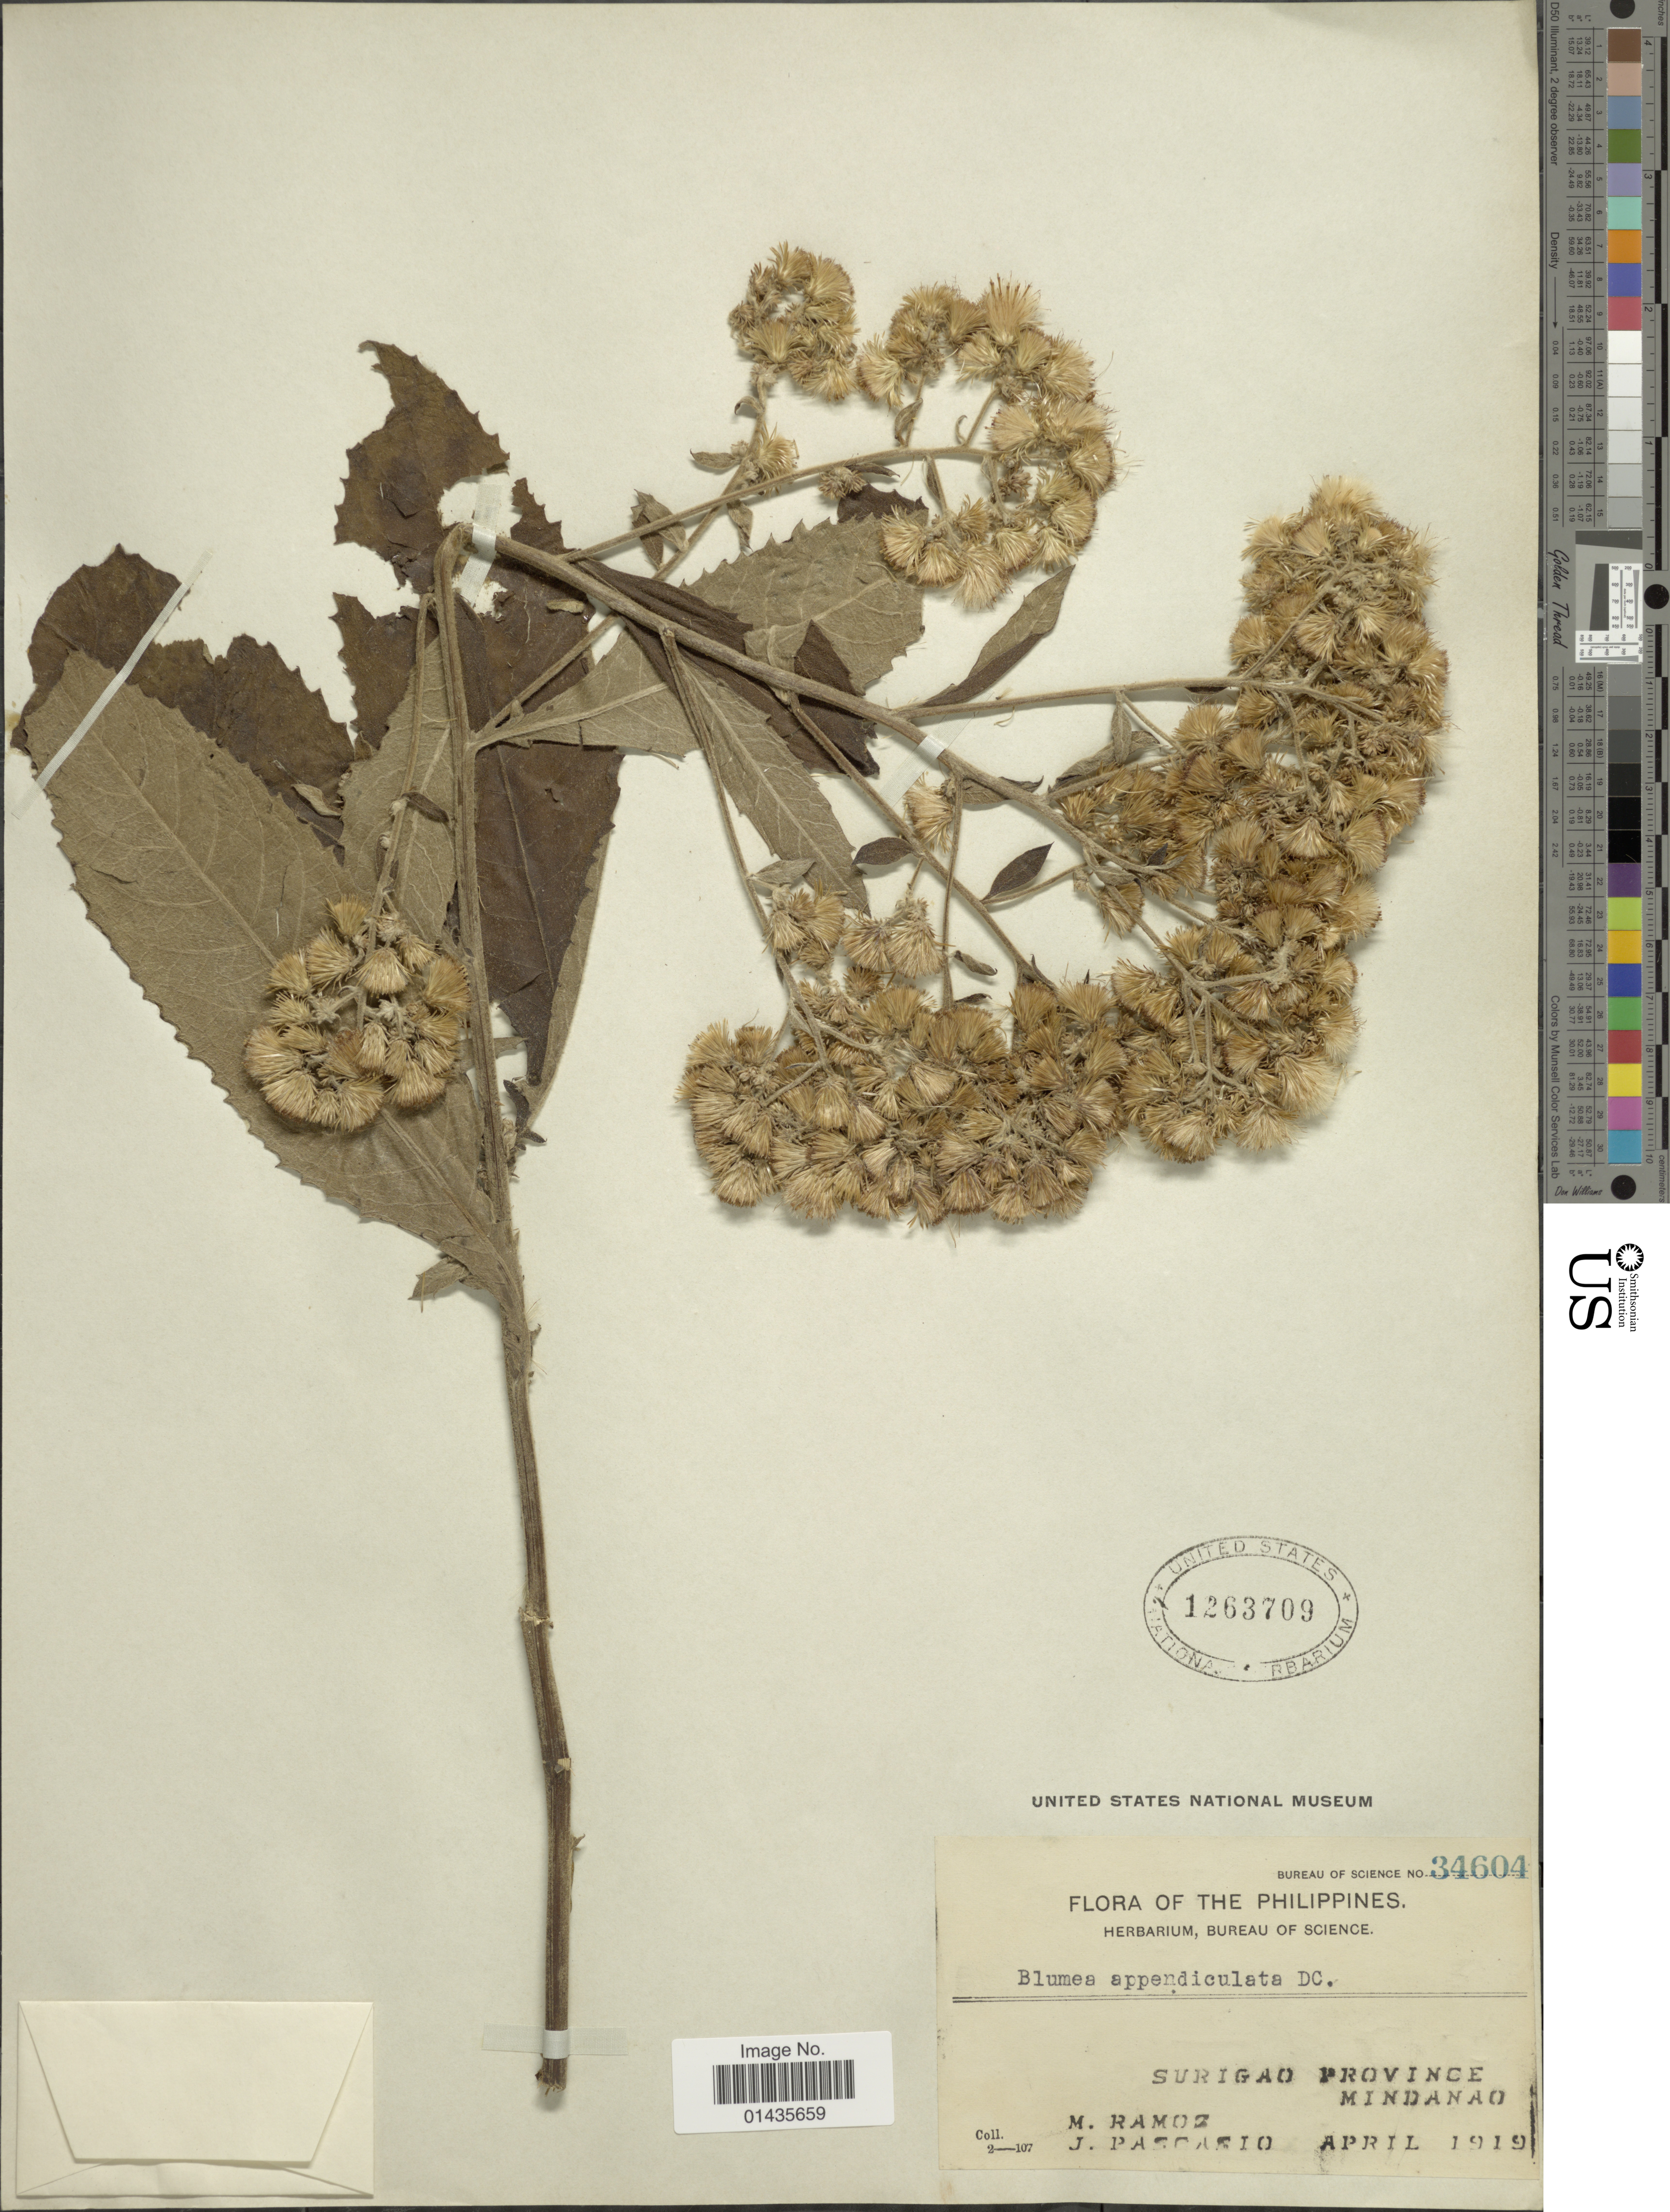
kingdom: Plantae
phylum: Tracheophyta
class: Magnoliopsida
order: Asterales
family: Asteraceae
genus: Blumea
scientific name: Blumea appendiculata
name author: DC.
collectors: M. Ramos & J. Pascasio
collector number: Bureau of Science 34604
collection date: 1919-04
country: Philippines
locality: Surigao province, Mindanao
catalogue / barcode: US 1263709